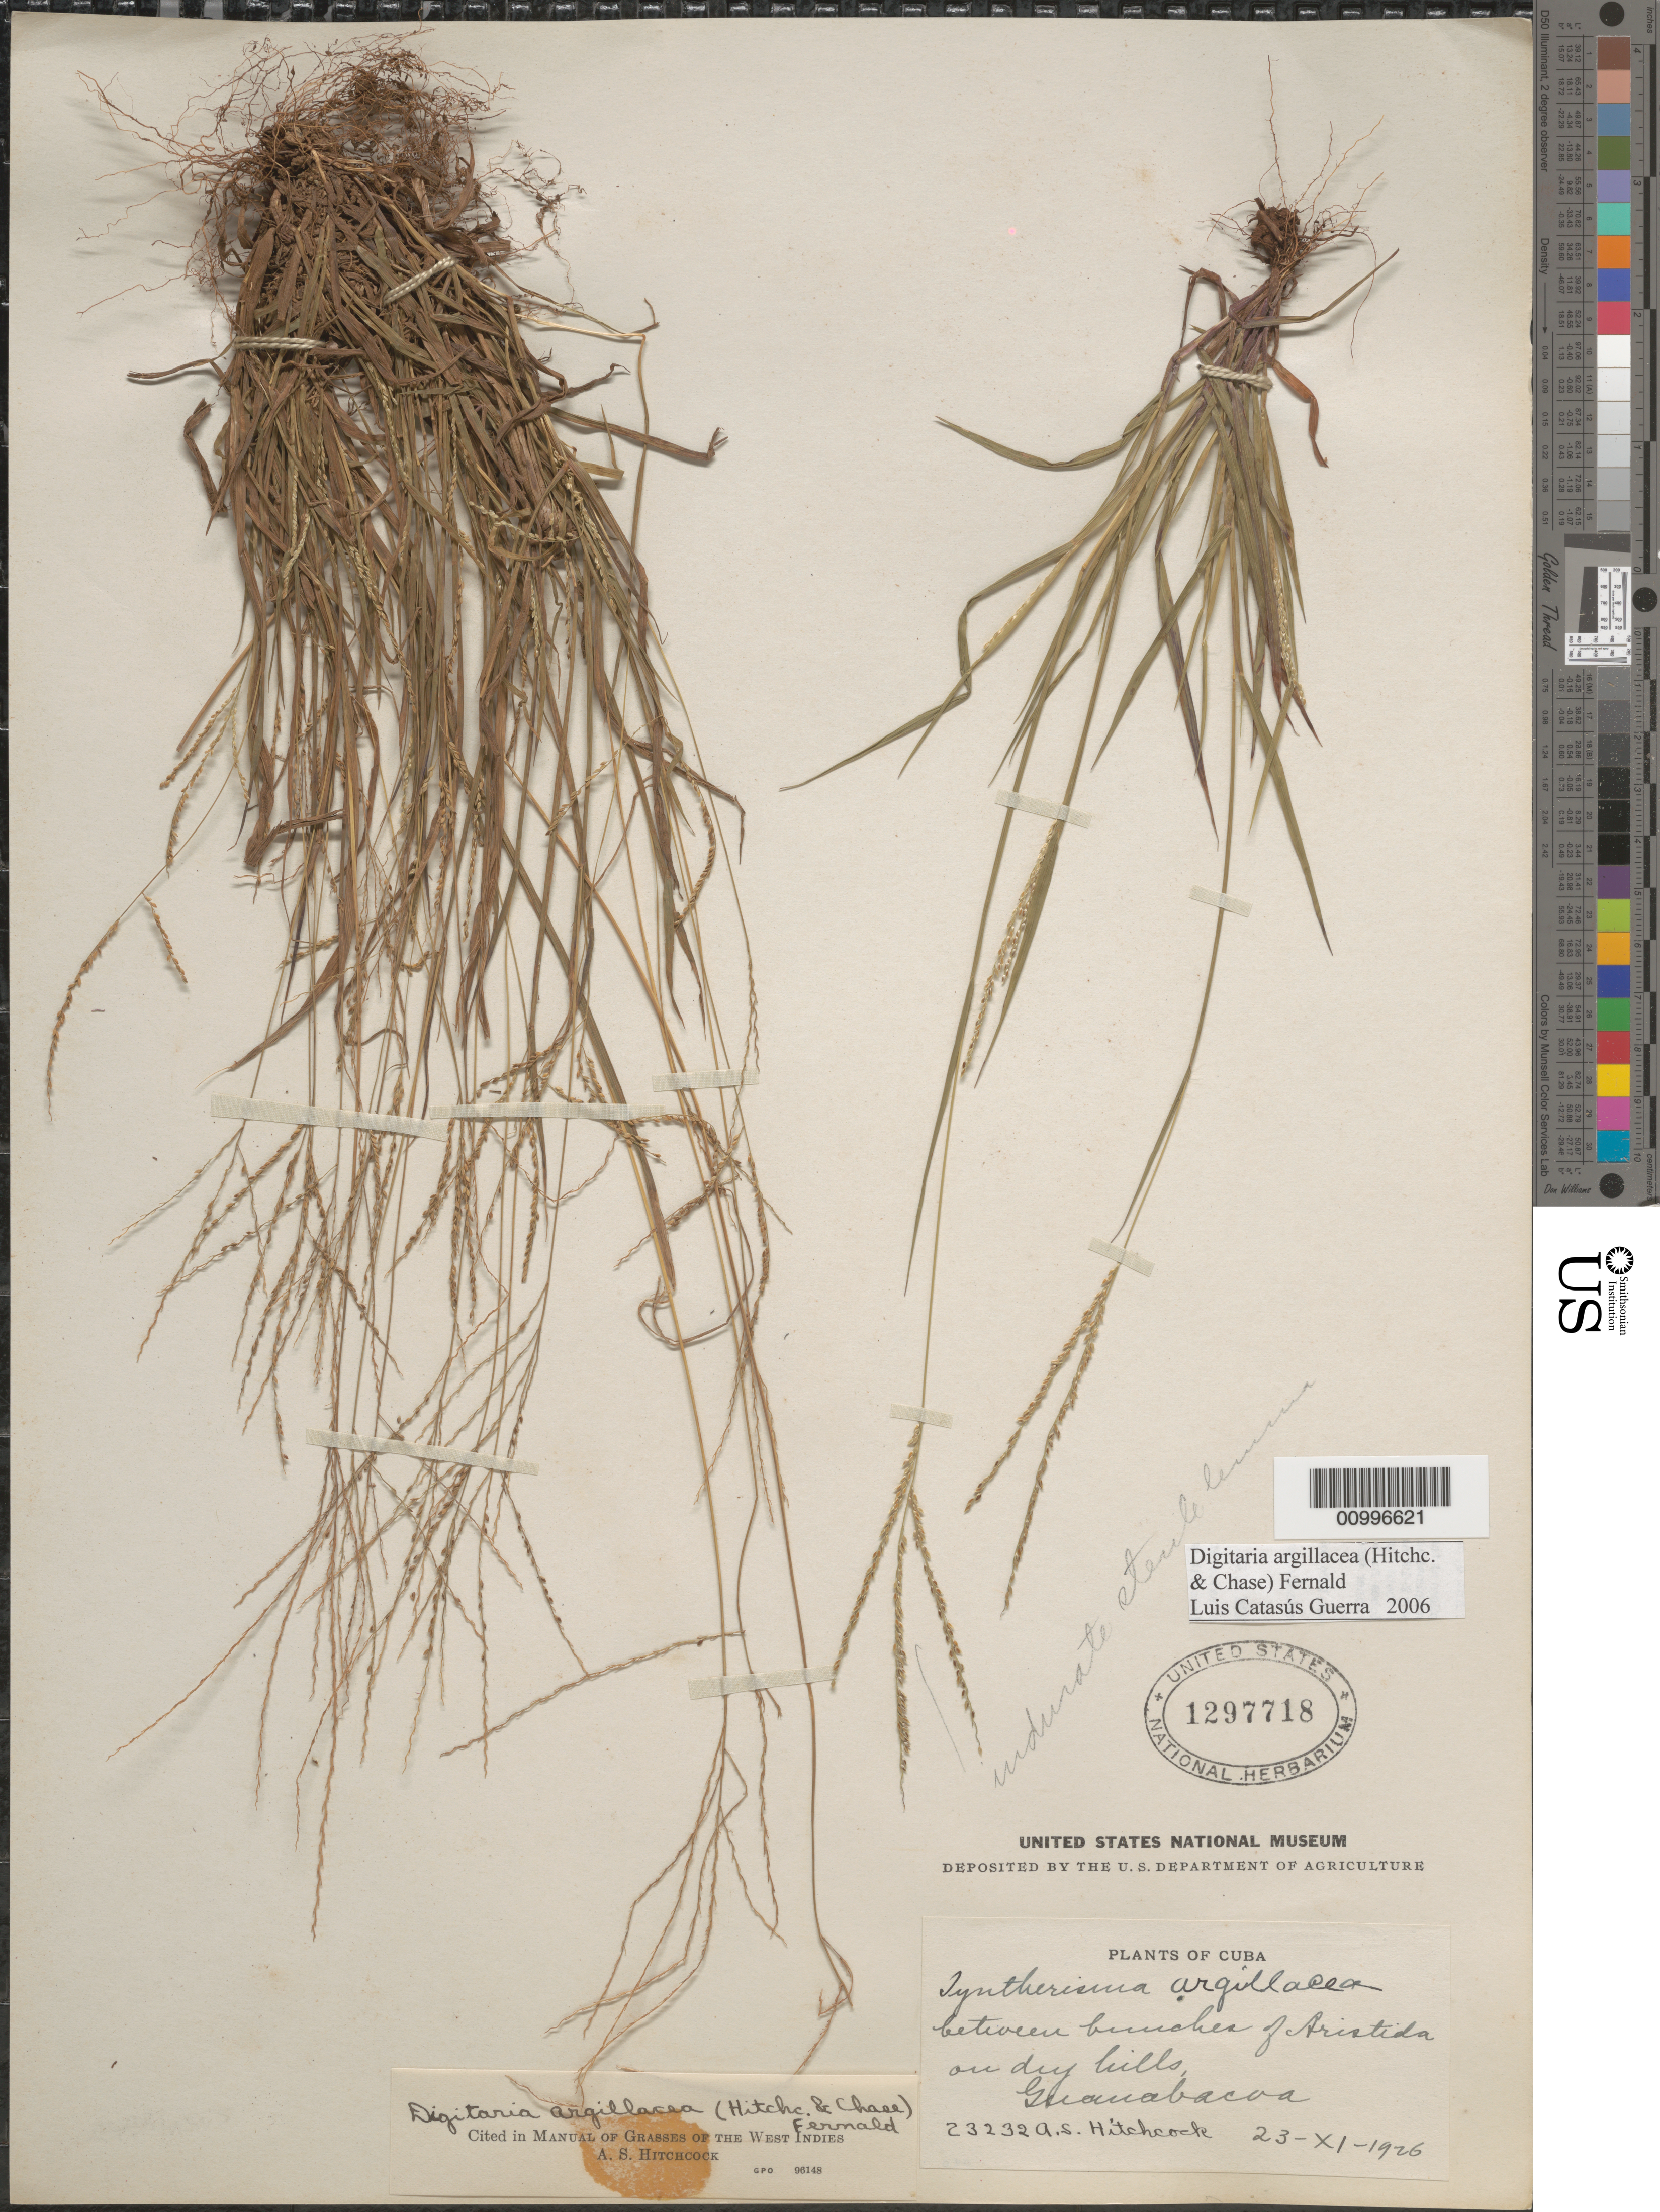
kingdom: Plantae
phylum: Tracheophyta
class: Liliopsida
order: Poales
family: Poaceae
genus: Digitaria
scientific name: Digitaria argillacea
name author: (Hitchc. & Chase) Fernald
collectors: A. S. Hitchcock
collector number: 23232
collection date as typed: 23 Nov 1926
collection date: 1926-11-23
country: Cuba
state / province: La Habana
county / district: Municipio Guanabacoa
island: Cuba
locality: Guanabacoa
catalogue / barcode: US 1297718